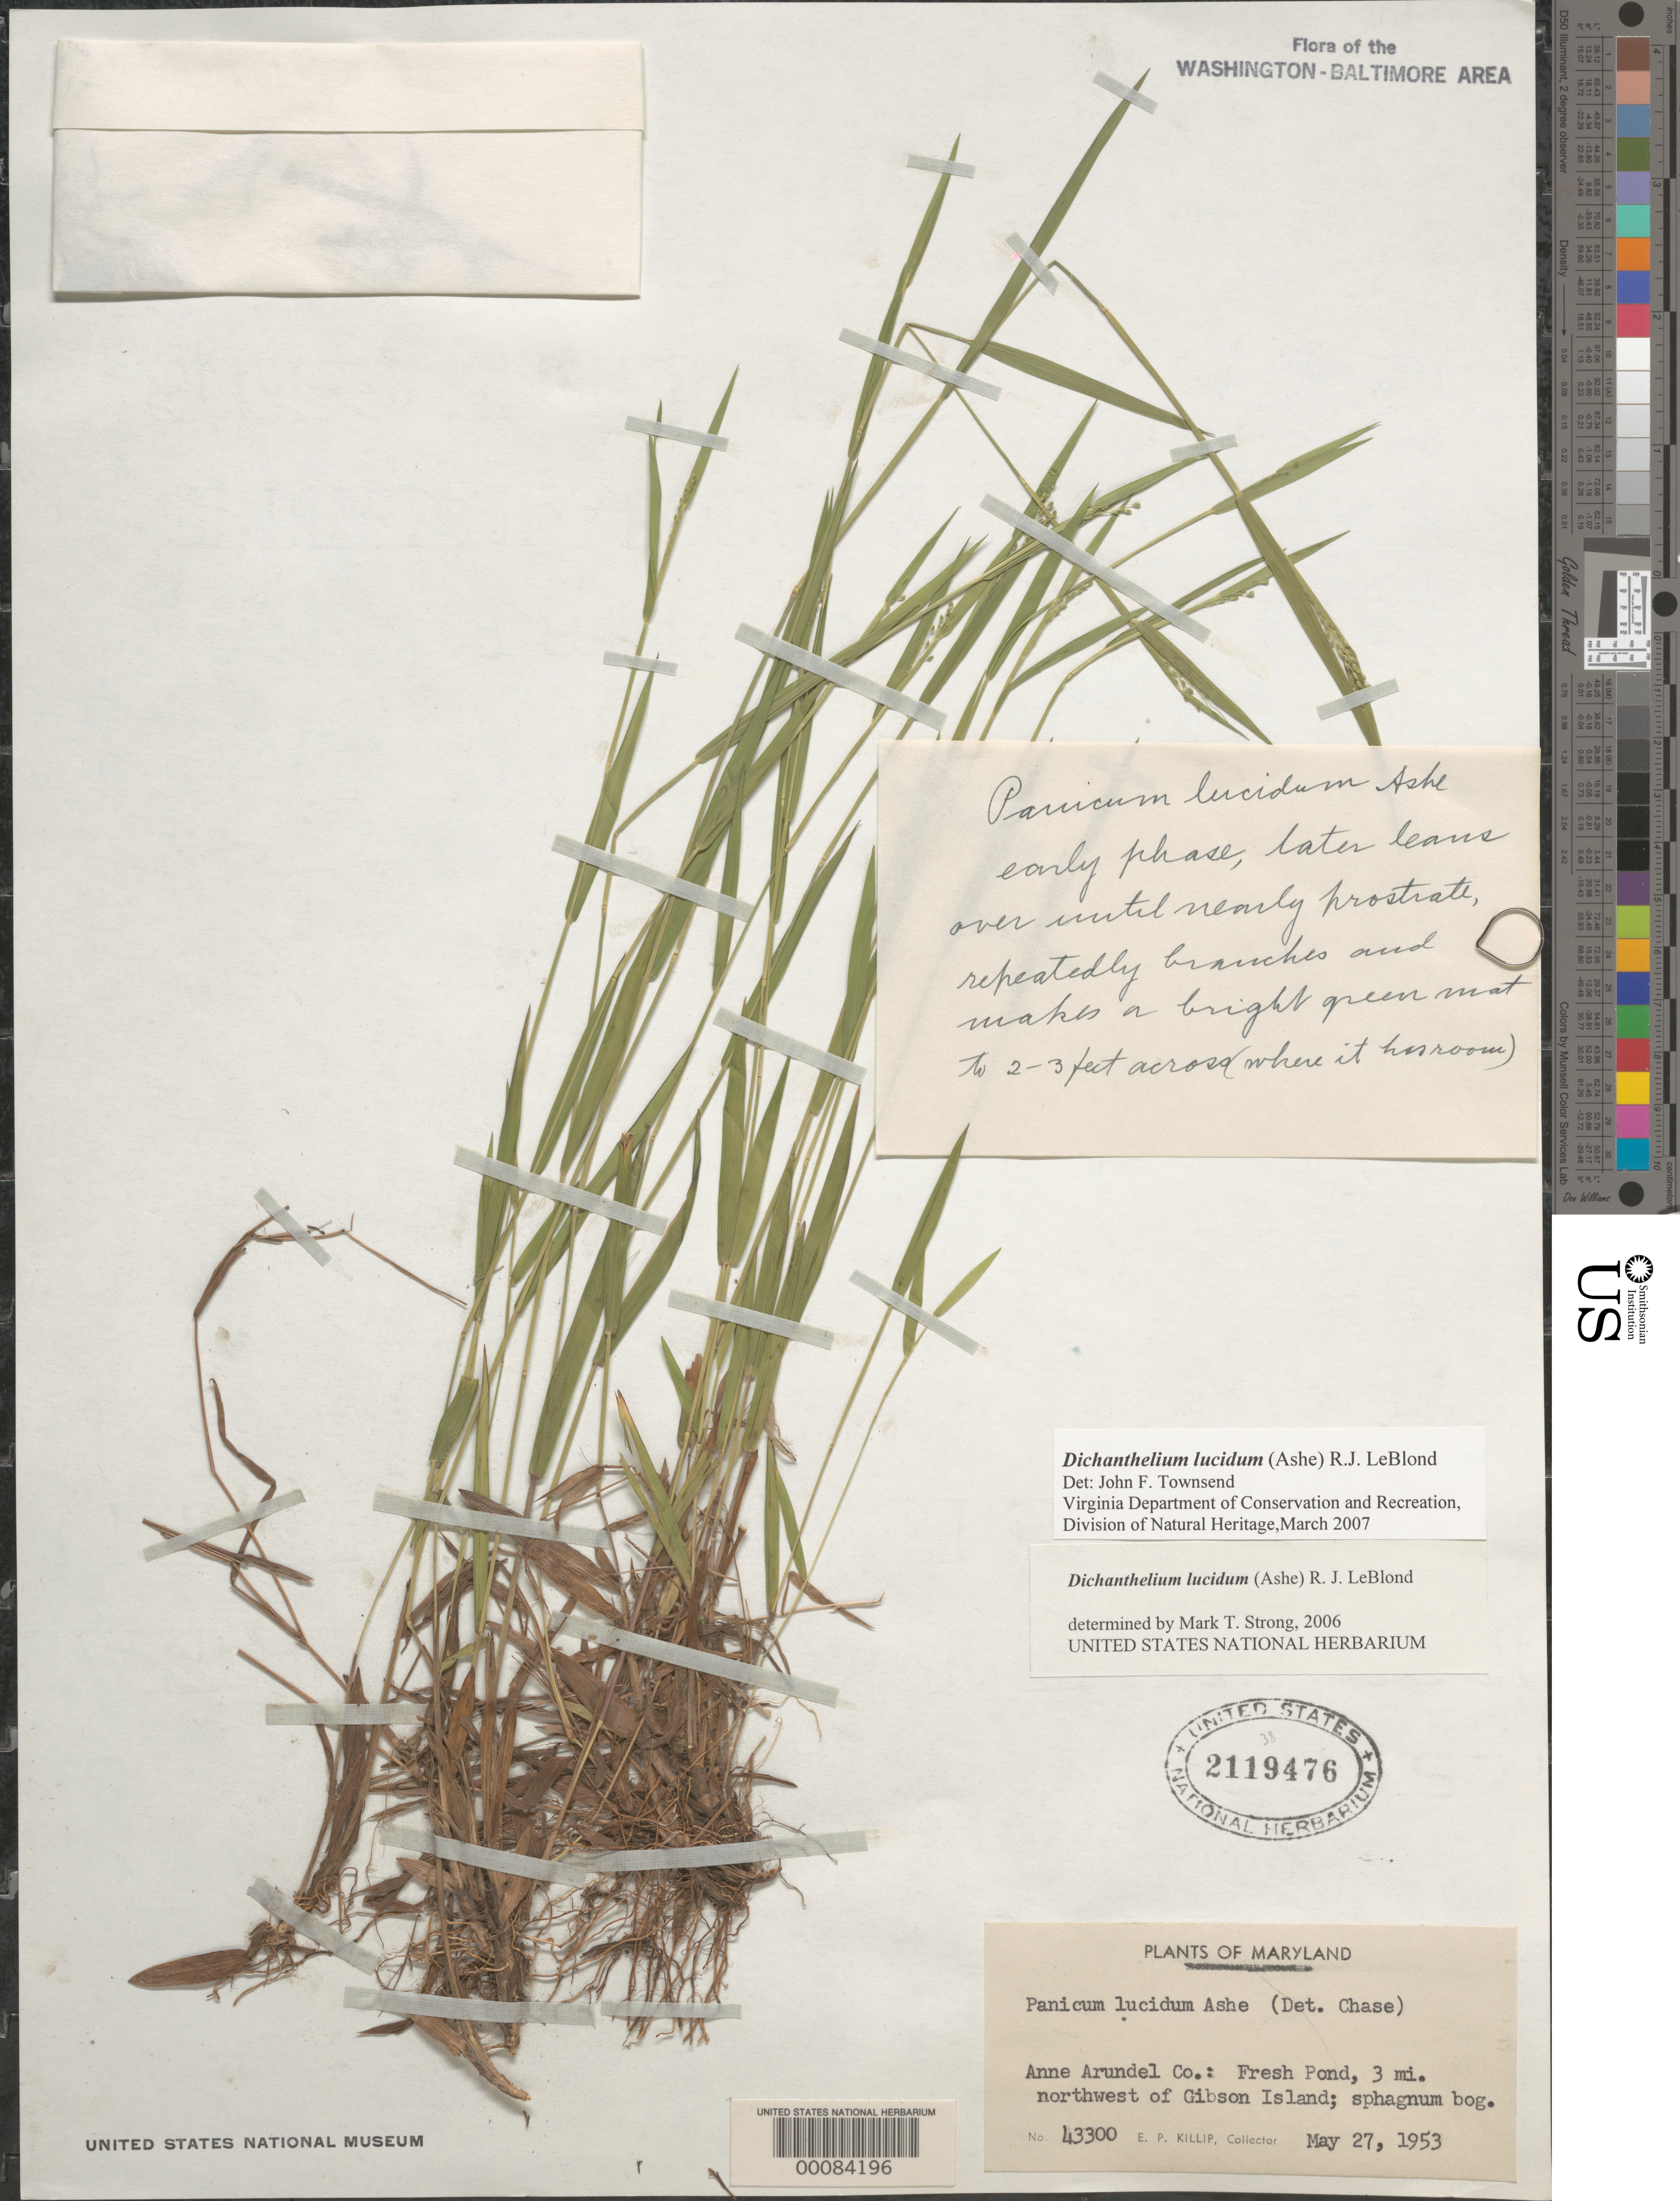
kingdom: Plantae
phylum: Tracheophyta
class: Liliopsida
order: Poales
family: Poaceae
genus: Dichanthelium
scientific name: Dichanthelium dichotomum var. dichotomum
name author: (L.) Gould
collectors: E. P. Killip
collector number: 43300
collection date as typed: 27 May 1953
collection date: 1953-05-27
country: United States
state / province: Maryland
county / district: Anne Arundel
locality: Fresh Pond, NW of Gibson Island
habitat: Sphagnum bog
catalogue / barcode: US 2119476